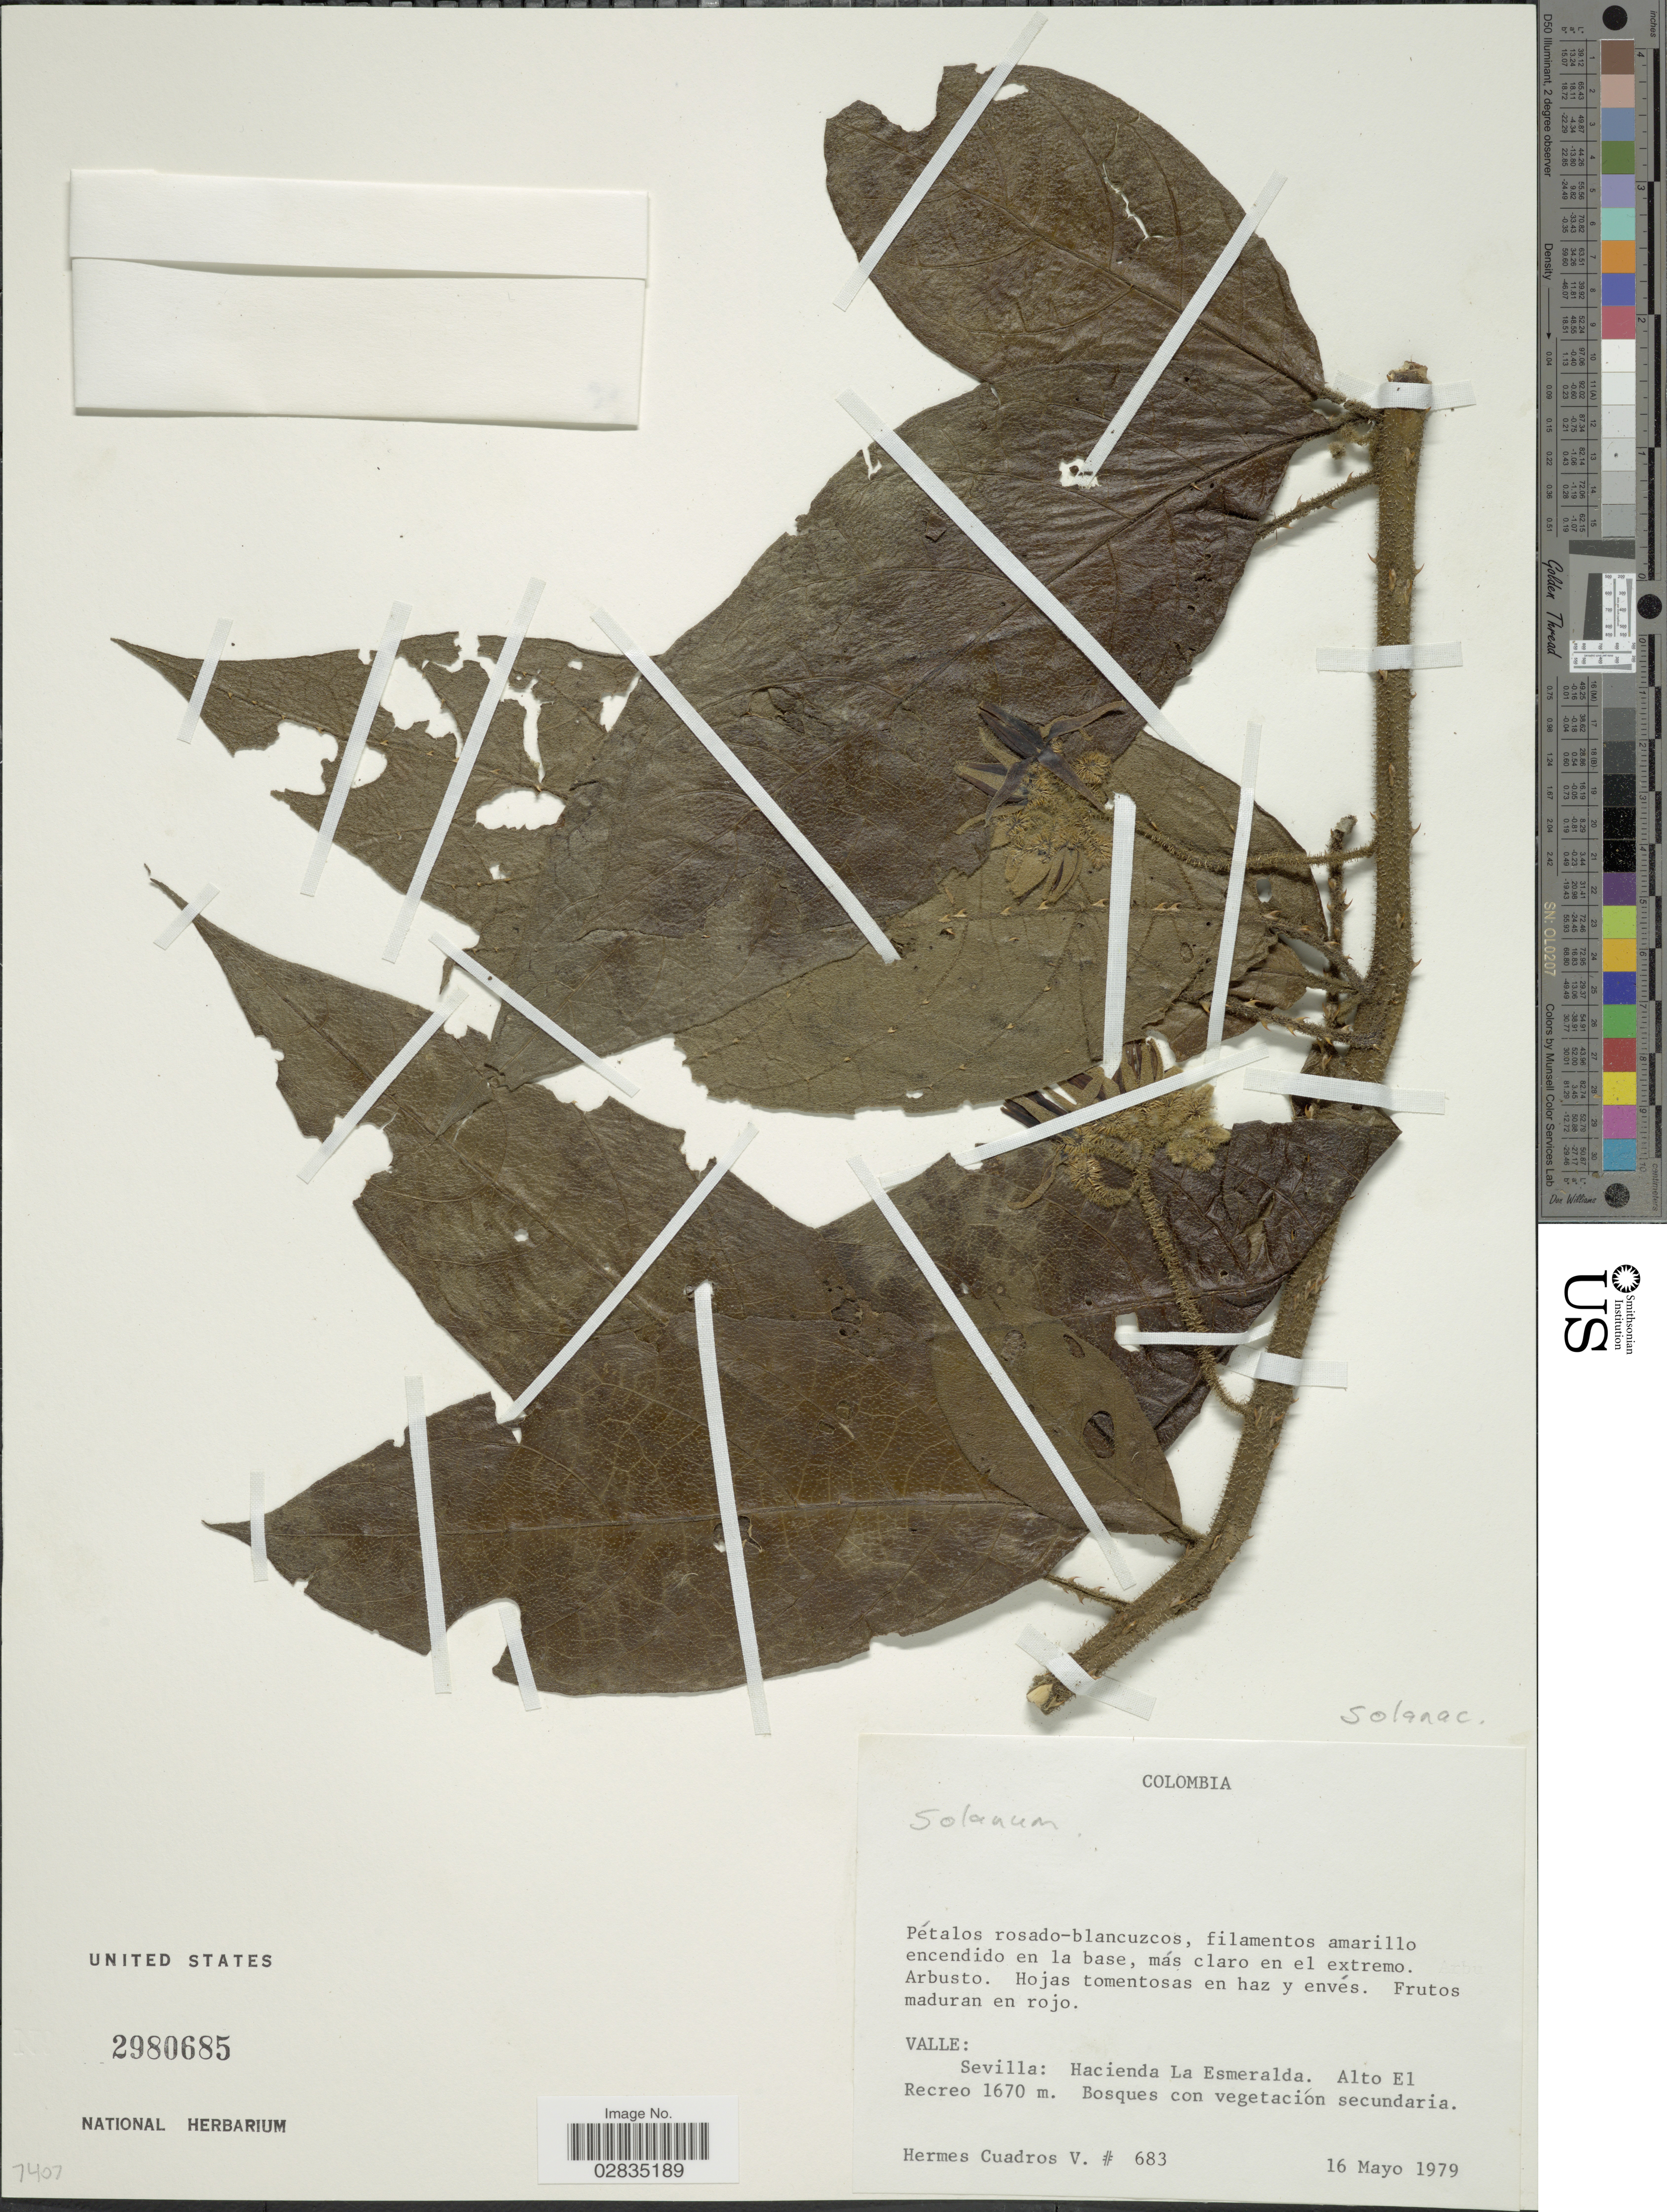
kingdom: Plantae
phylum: Tracheophyta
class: Magnoliopsida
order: Solanales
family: Solanaceae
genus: Solanum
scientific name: Solanum sp.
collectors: H. Cuadros V.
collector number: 683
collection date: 1979-05-16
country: Colombia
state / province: Valle del Cauca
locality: Valle: Sevilla: Hacienda La Esmeralda, Alto El Recreo.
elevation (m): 1670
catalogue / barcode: US 2980685